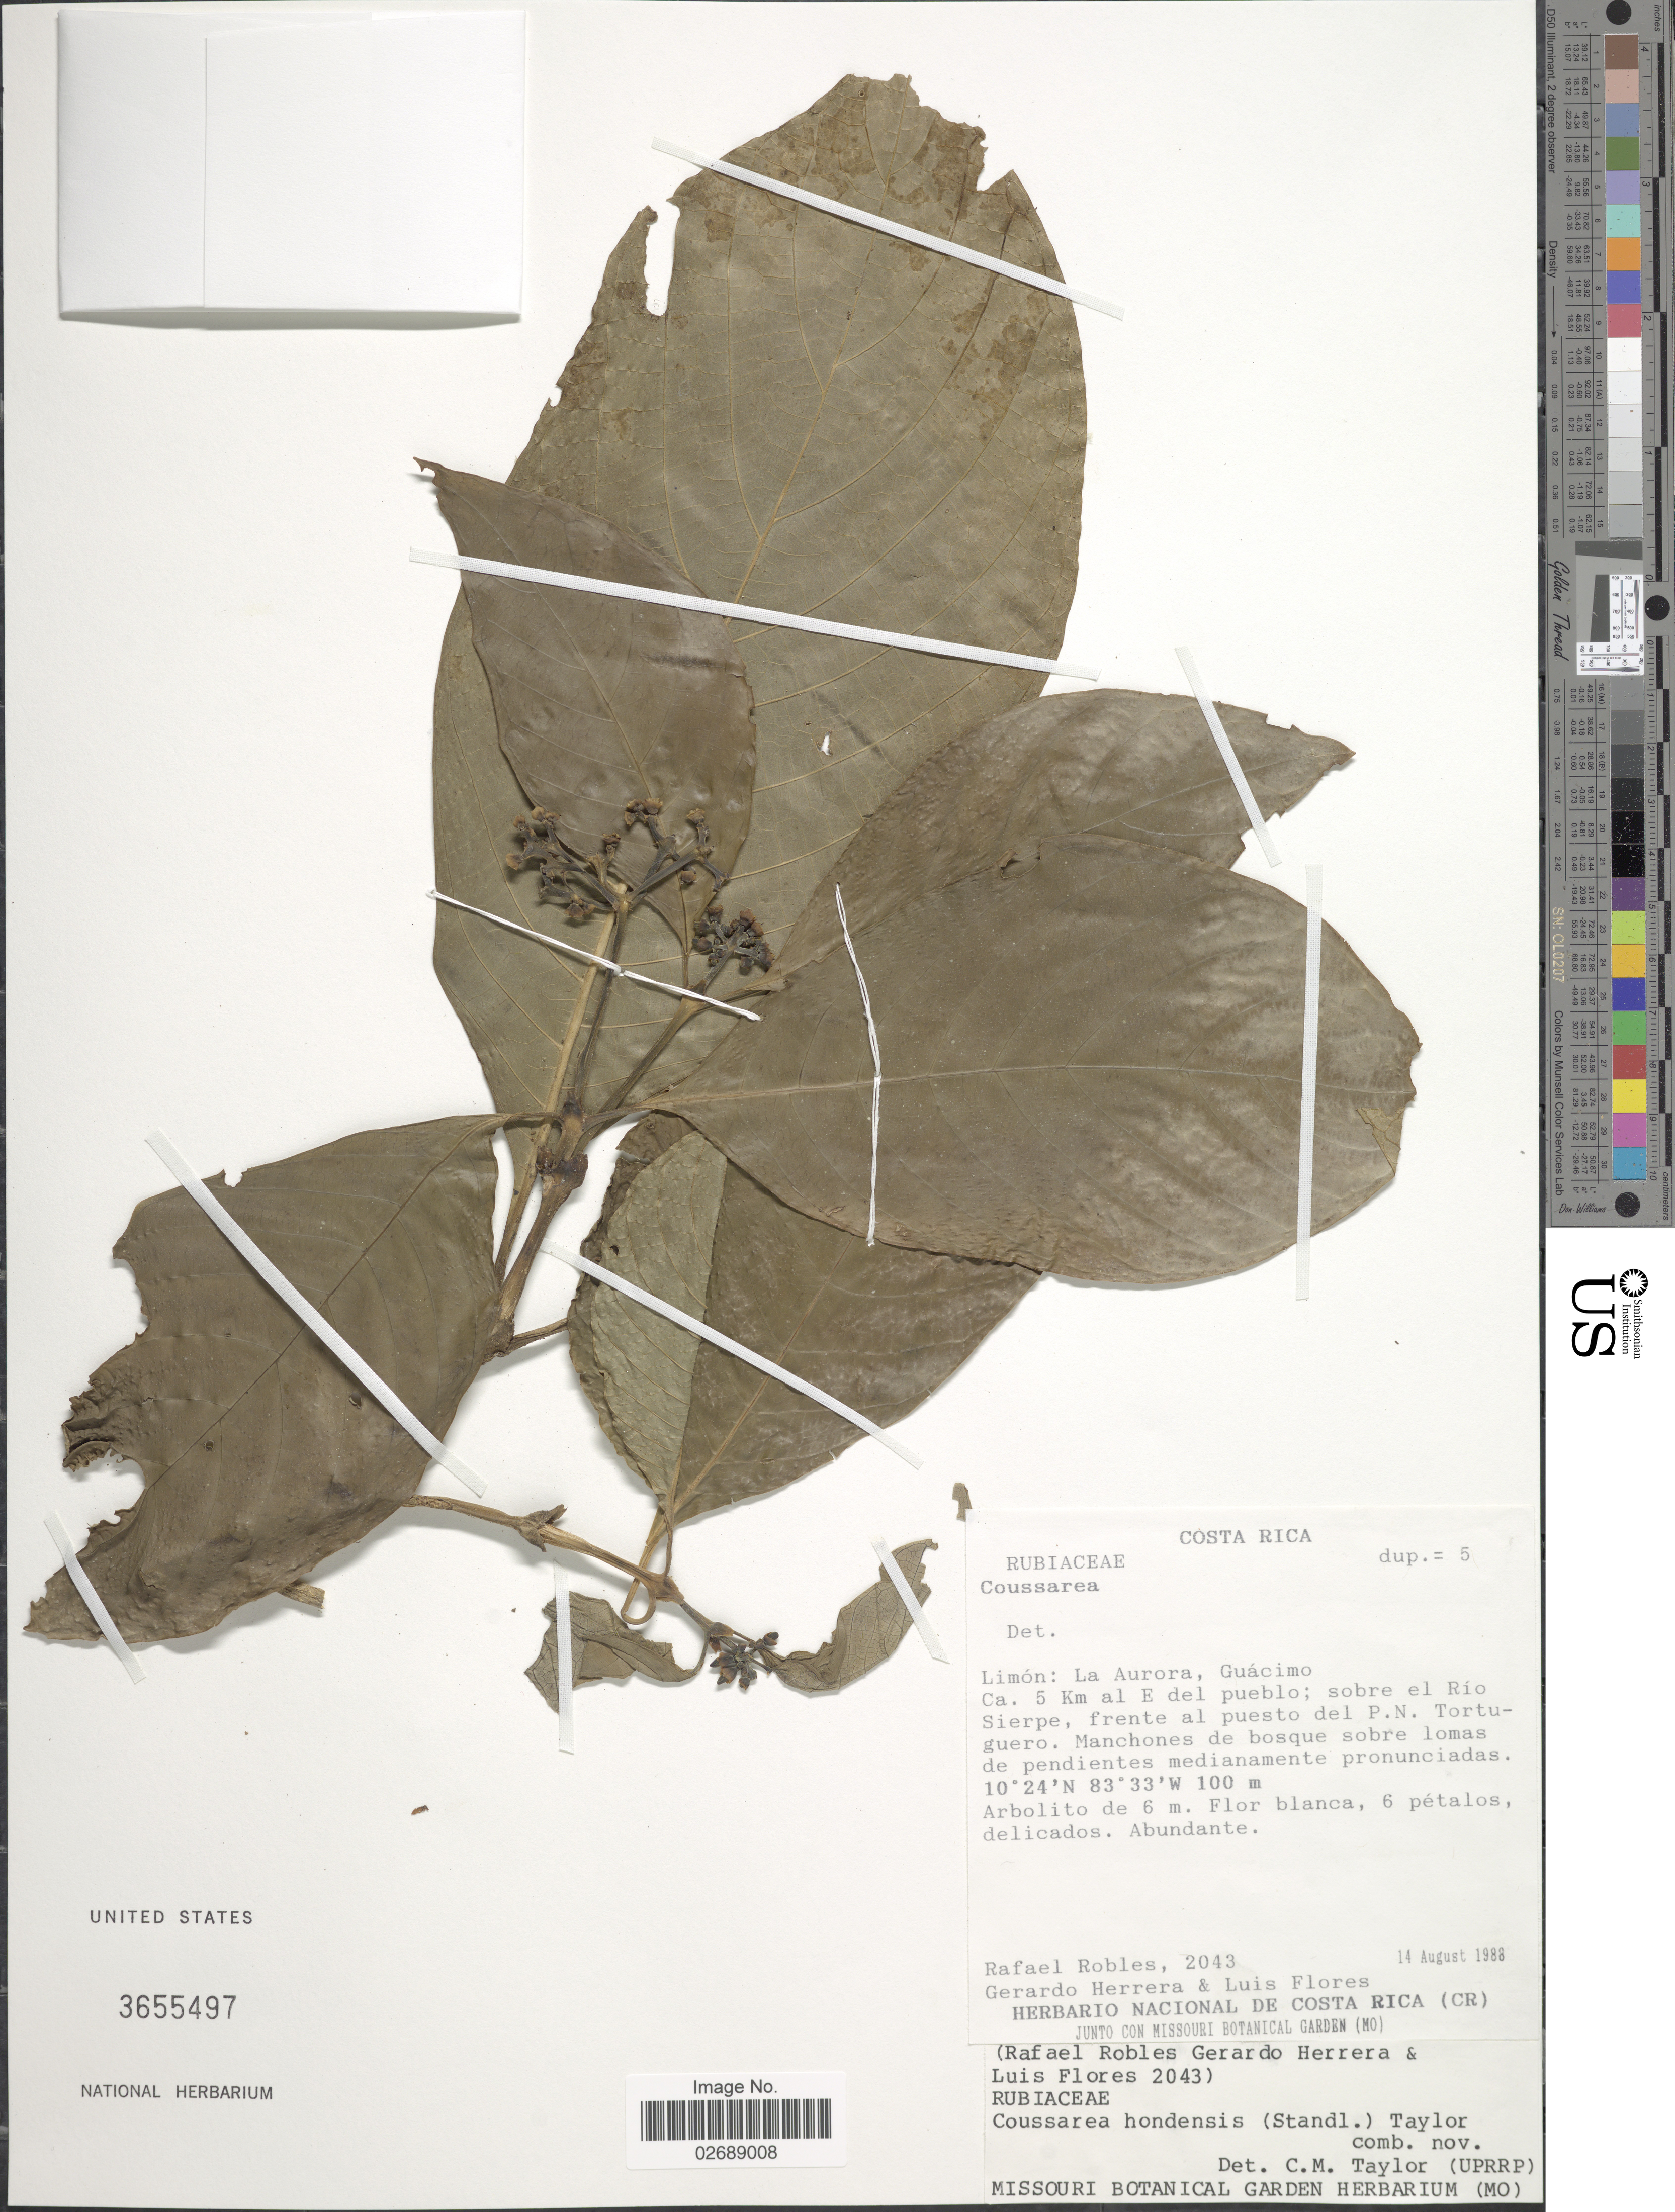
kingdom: Plantae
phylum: Tracheophyta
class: Magnoliopsida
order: Gentianales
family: Rubiaceae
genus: Coussarea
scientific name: Coussarea hondensis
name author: (Müll. Arg.) C.M. Taylor & W.C. Burger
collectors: R. Robles, G. Herrera & L. Flores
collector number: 2043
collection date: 1988-08-14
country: Costa Rica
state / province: Limón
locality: La Aurora, Guacimo. Ca. 5 Km al E del pueblo; sobre el Rio Sierpe, frente al puesto del P.N. Tortuguero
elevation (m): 100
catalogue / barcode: US 3655497